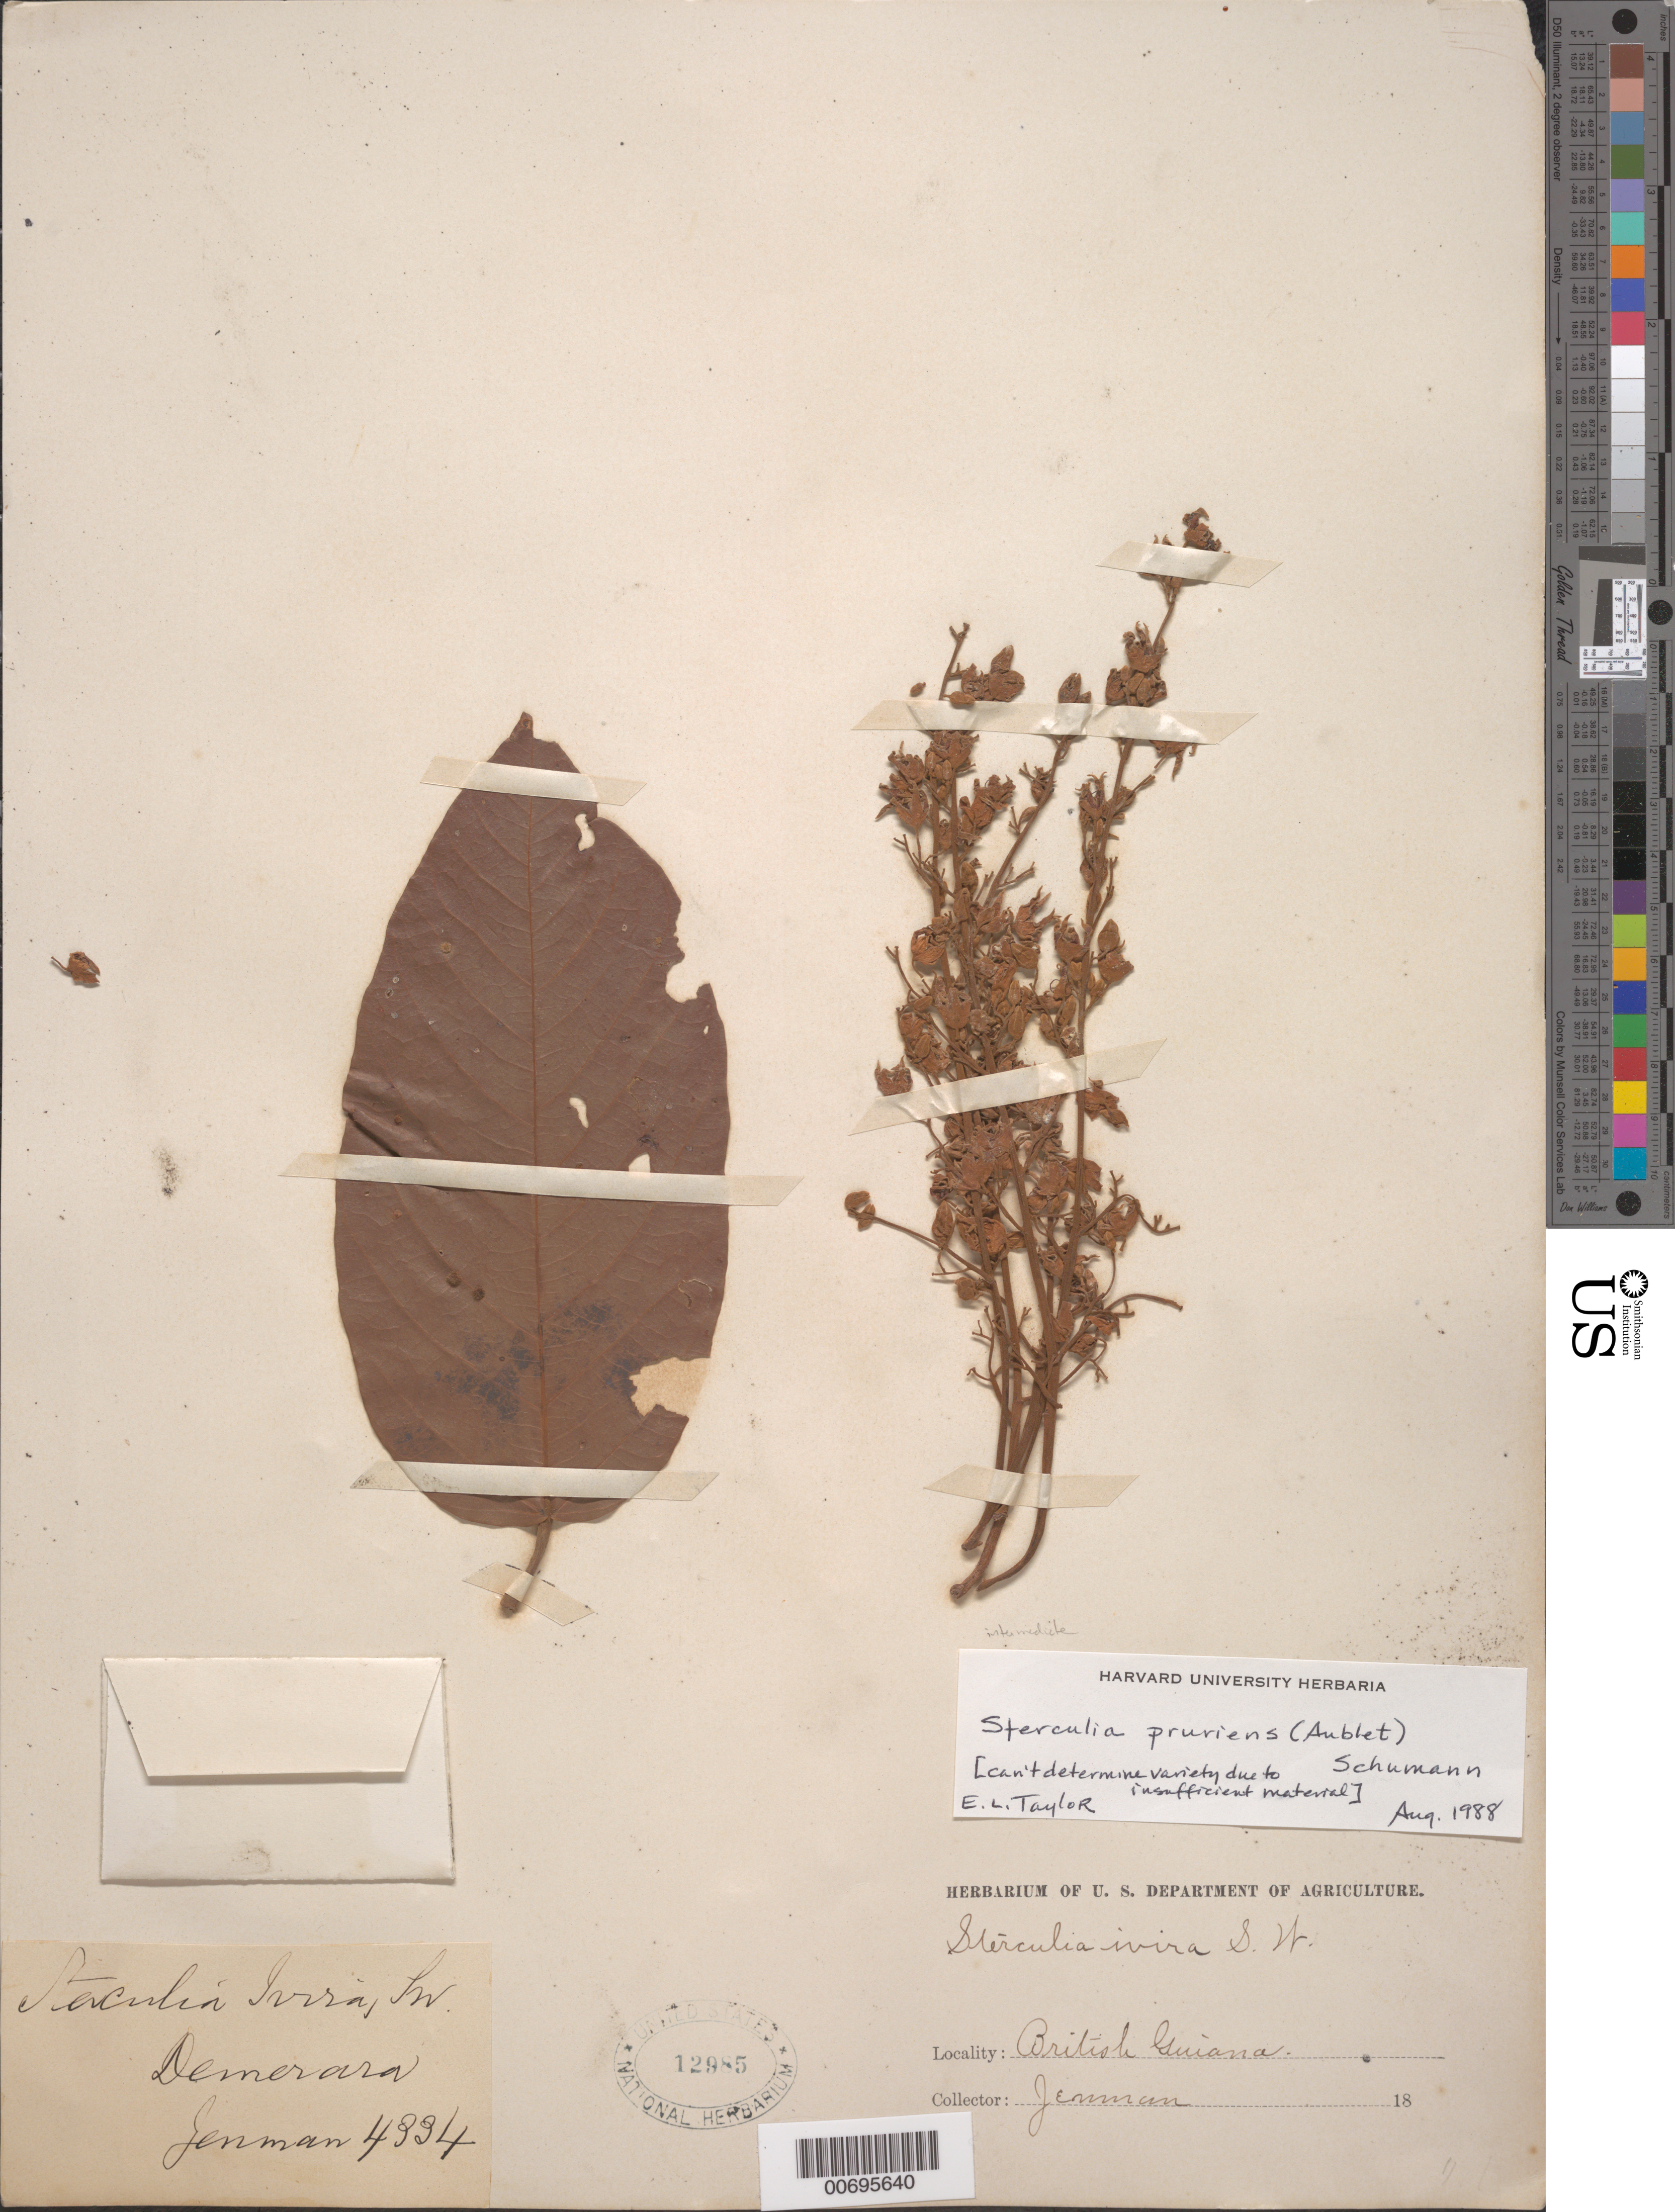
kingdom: Plantae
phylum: Tracheophyta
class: Magnoliopsida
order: Malvales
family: Malvaceae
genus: Sterculia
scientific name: Sterculia pruriens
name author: (Aubl.) K. Schum.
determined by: Taylor, E. L.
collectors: G. S. Jenman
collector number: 4334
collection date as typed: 18??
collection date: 1800/1899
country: Guyana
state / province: Demerara-Mahaica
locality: Demerara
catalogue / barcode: US 12985